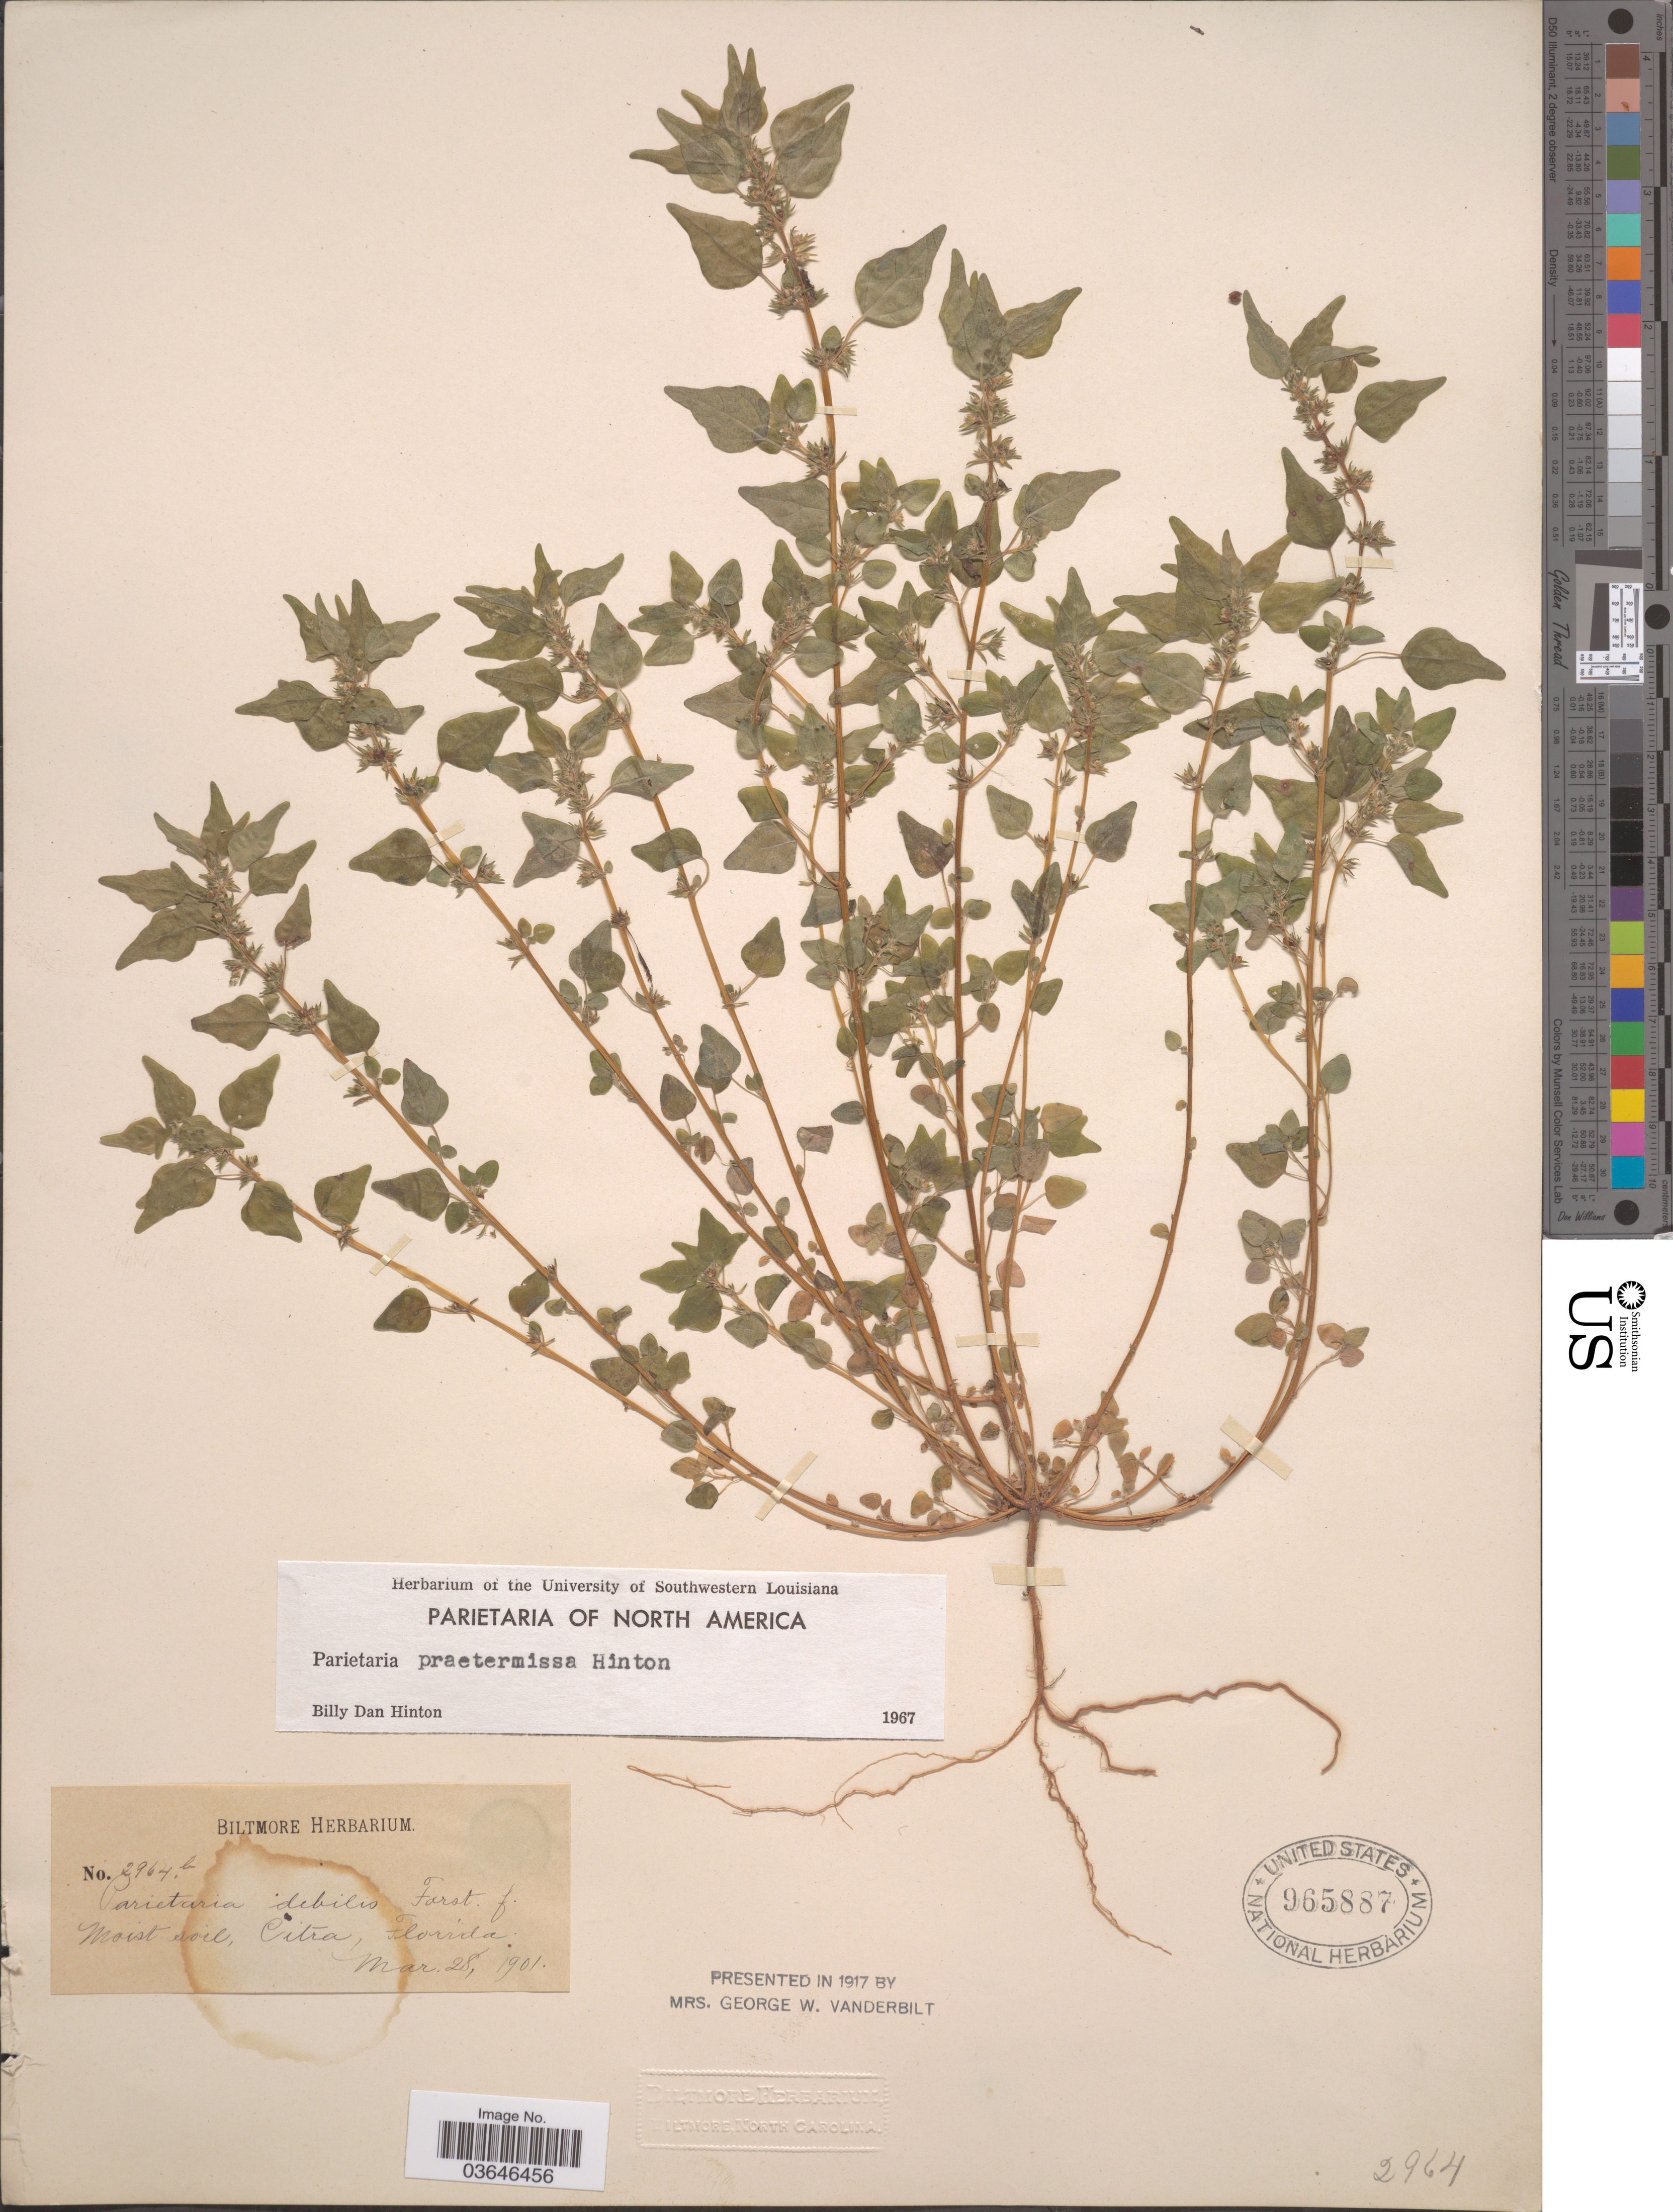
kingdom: Plantae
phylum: Tracheophyta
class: Magnoliopsida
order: Rosales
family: Urticaceae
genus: Parietaria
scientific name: Parietaria praetermissa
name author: Hinton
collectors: ex herb. Biltmore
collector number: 2964b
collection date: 1901-03-28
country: United States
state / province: Florida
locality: Citra.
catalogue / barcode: US 965887